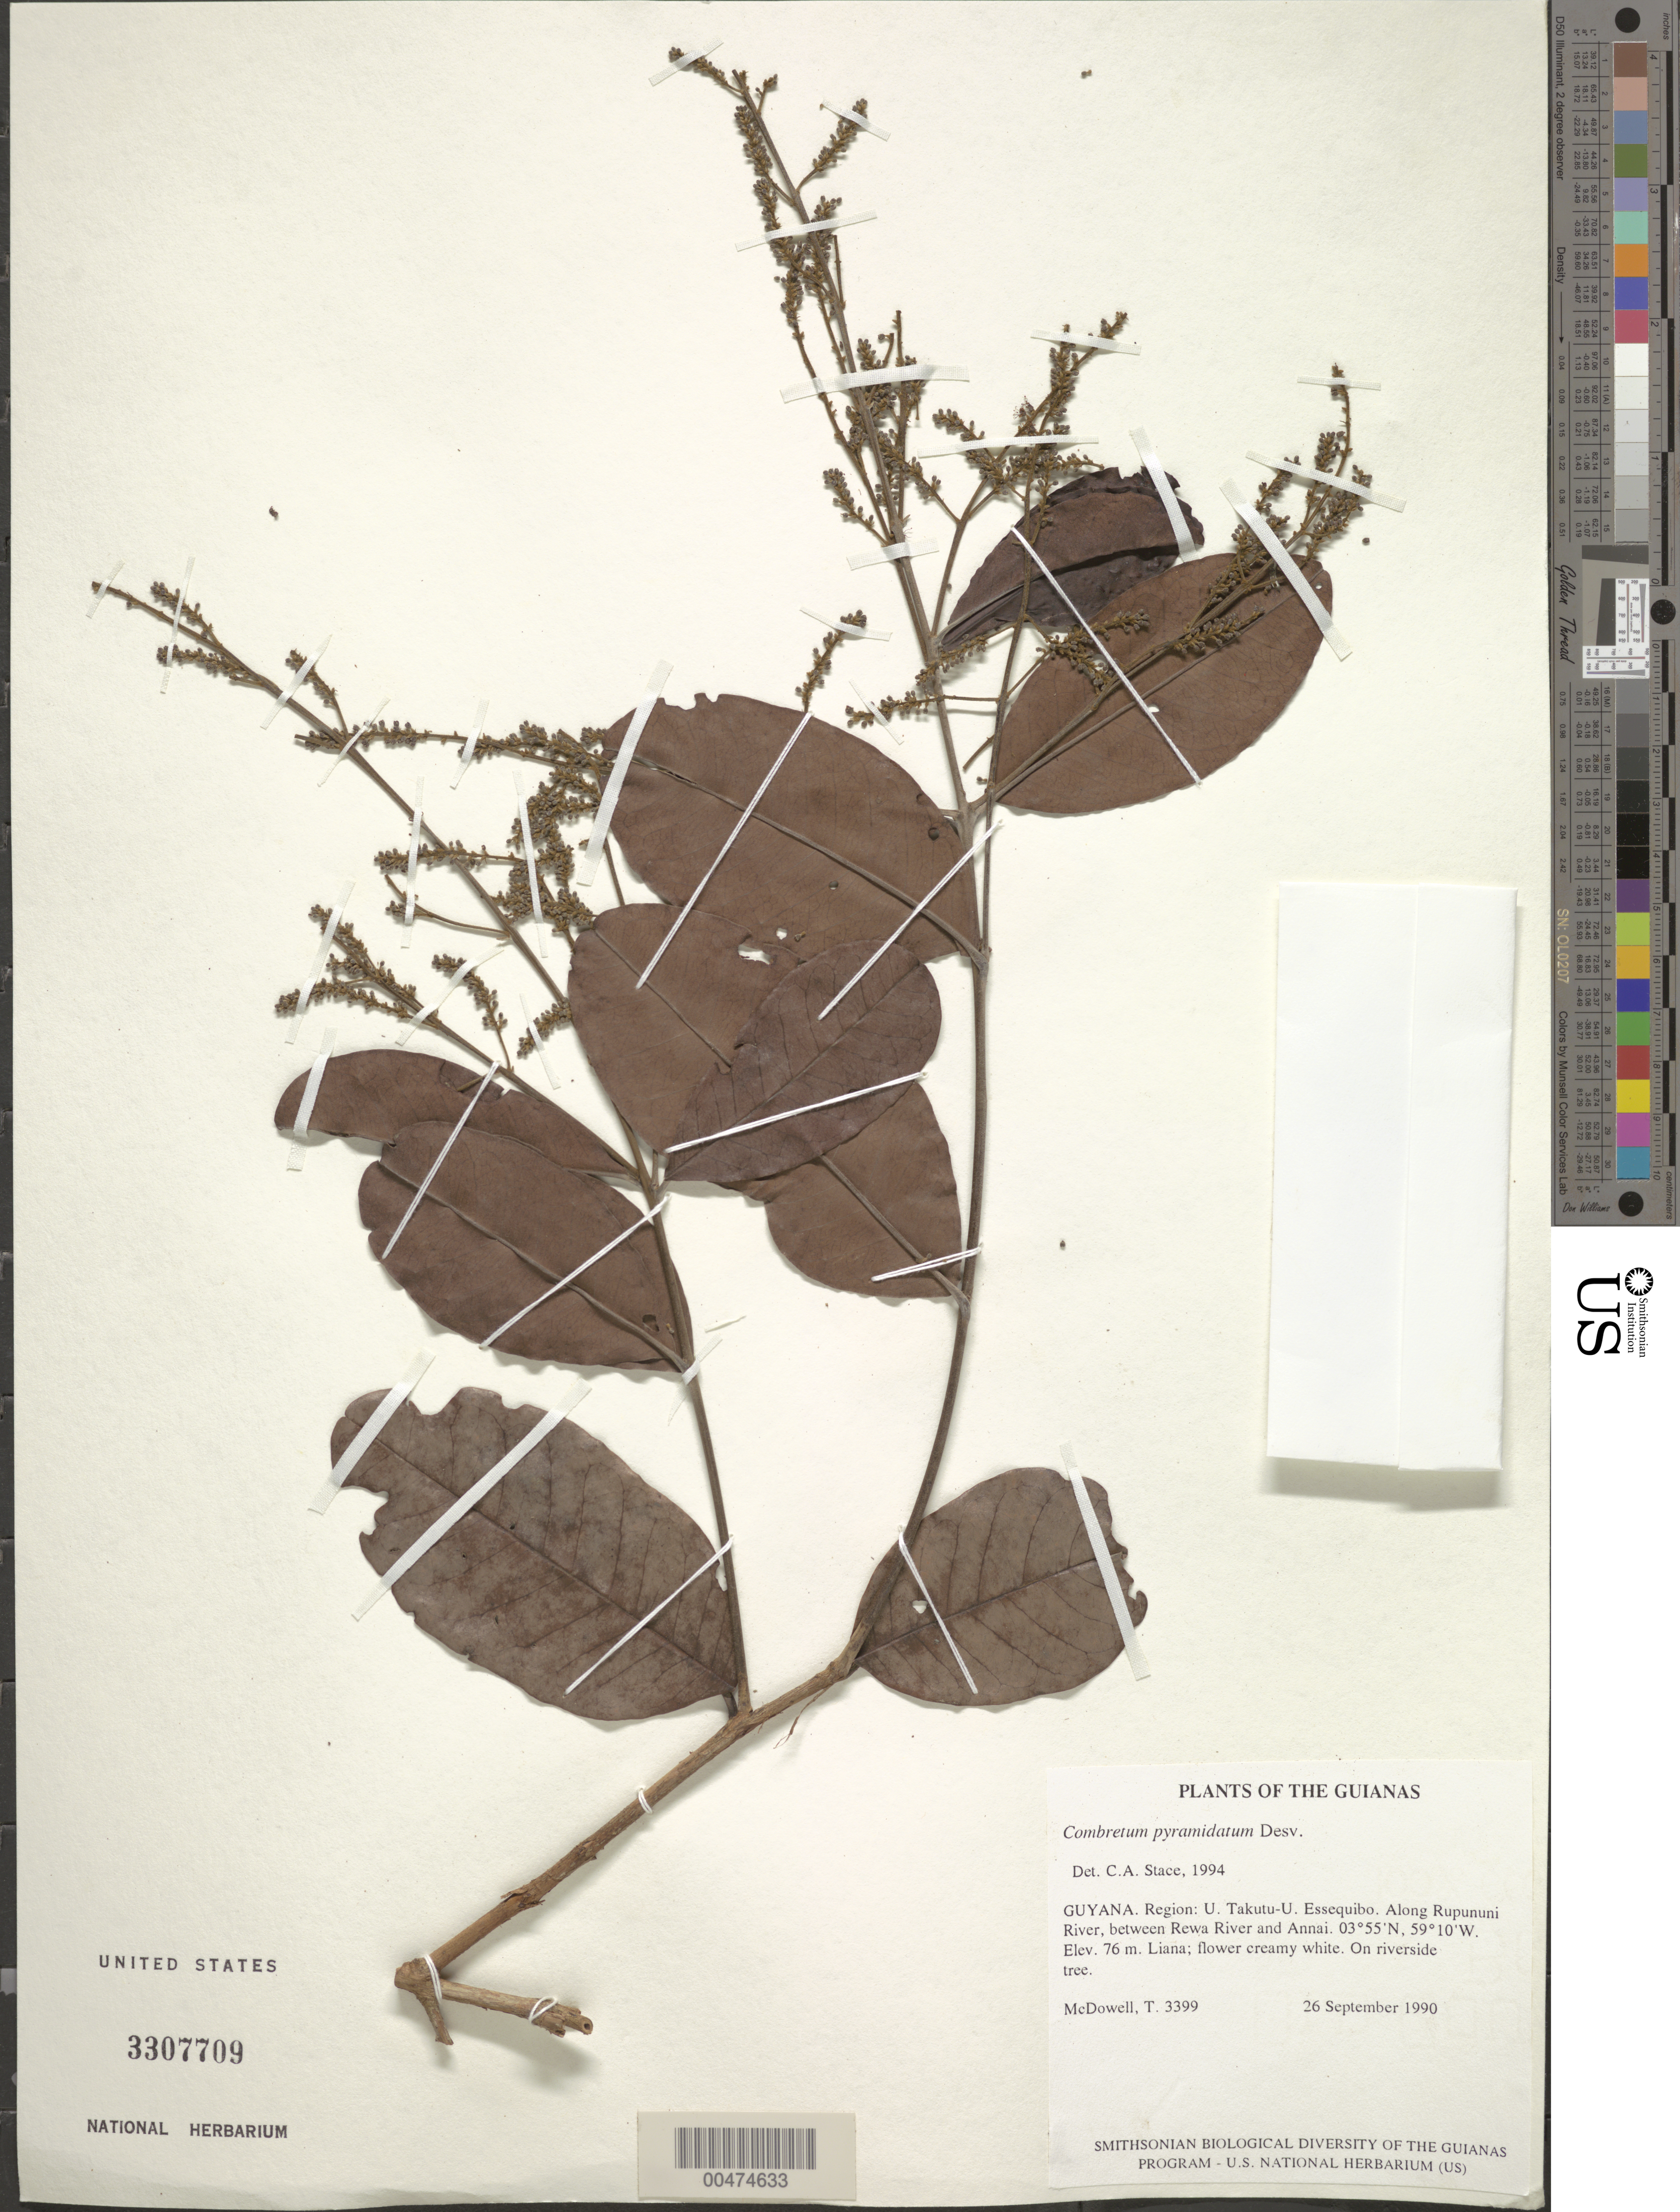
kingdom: Plantae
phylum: Tracheophyta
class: Magnoliopsida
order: Myrtales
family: Combretaceae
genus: Combretum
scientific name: Combretum pyramidatum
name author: Desv.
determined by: Stace, C. A.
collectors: T. McDowell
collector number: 3399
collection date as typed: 26 September 1990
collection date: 1990-09-26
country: Guyana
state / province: U. Takutu-U. Essequibo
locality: Along Rupununi River, between Rewa River and Annai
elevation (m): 76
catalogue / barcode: US 3307709